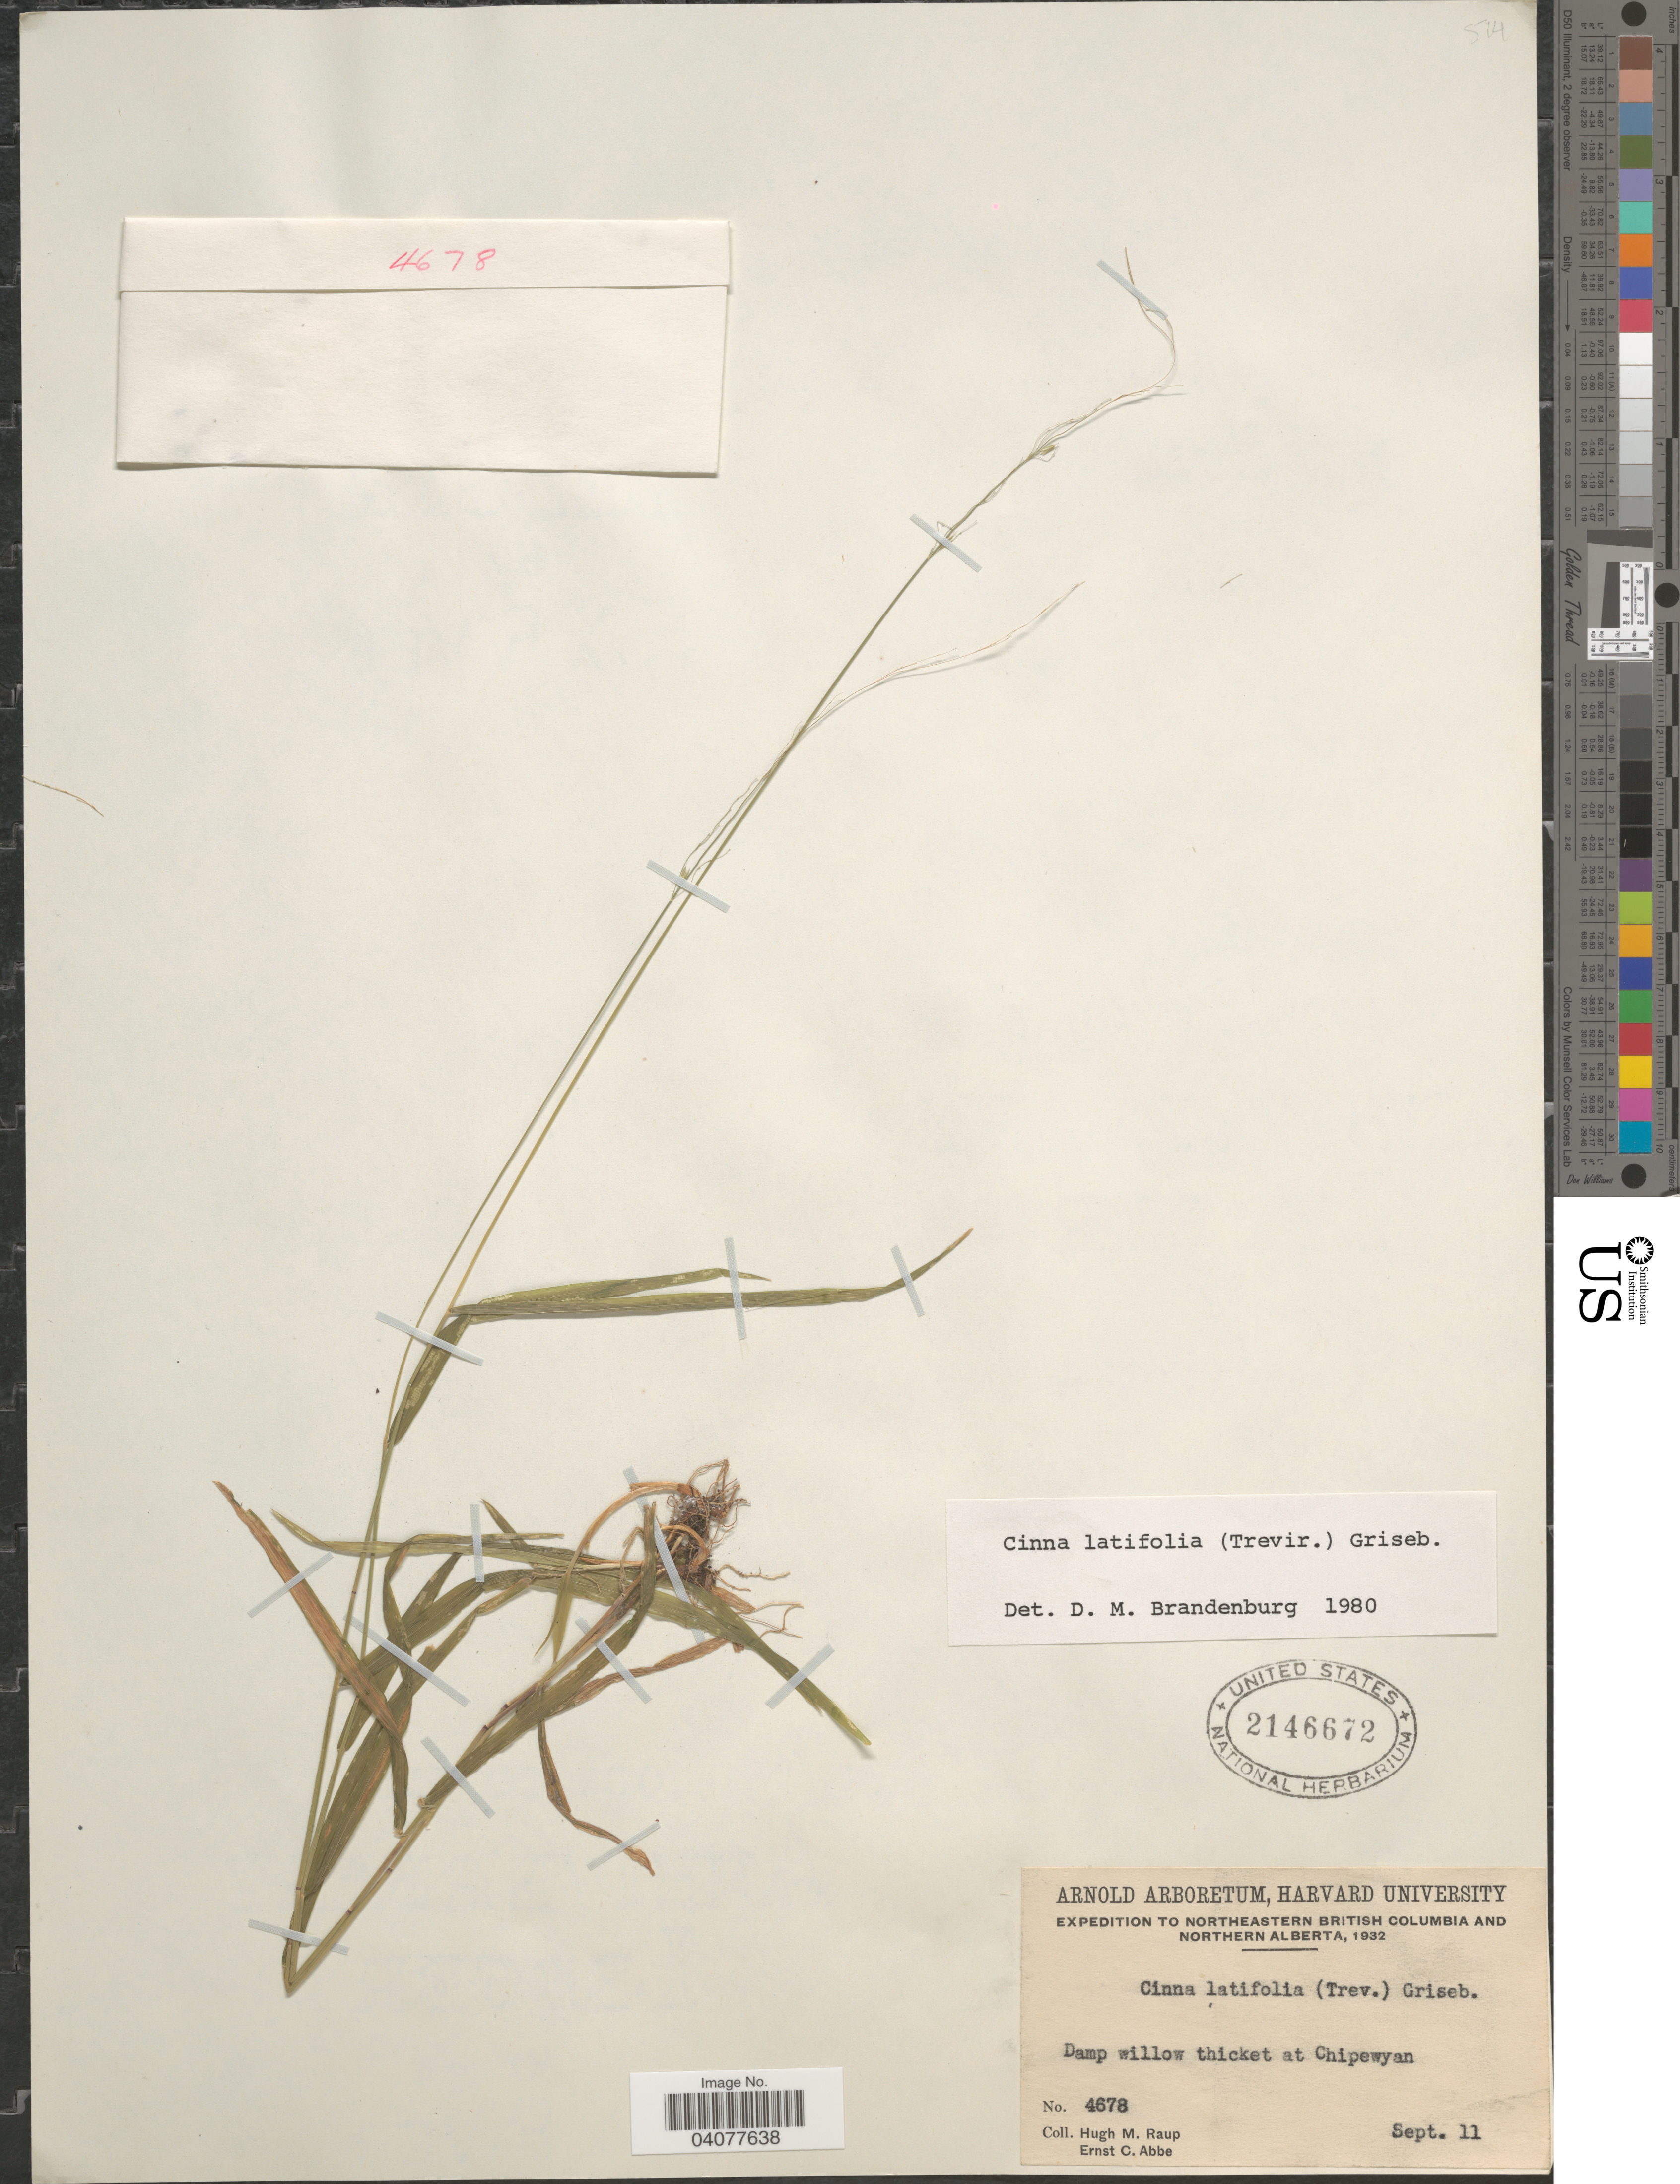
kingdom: Plantae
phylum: Tracheophyta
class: Liliopsida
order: Poales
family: Poaceae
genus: Cinna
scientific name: Cinna latifolia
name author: (Trevir. ex Goeppert) Griseb.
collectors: H. Raup & E. C. Abbe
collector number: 4678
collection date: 1932-09-11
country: Canada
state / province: British Columbia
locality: Expedition to Northeastern British Columbia and Northern Alberta, 1932. Damp willow thicket at Chipewyan.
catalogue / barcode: US 2146672